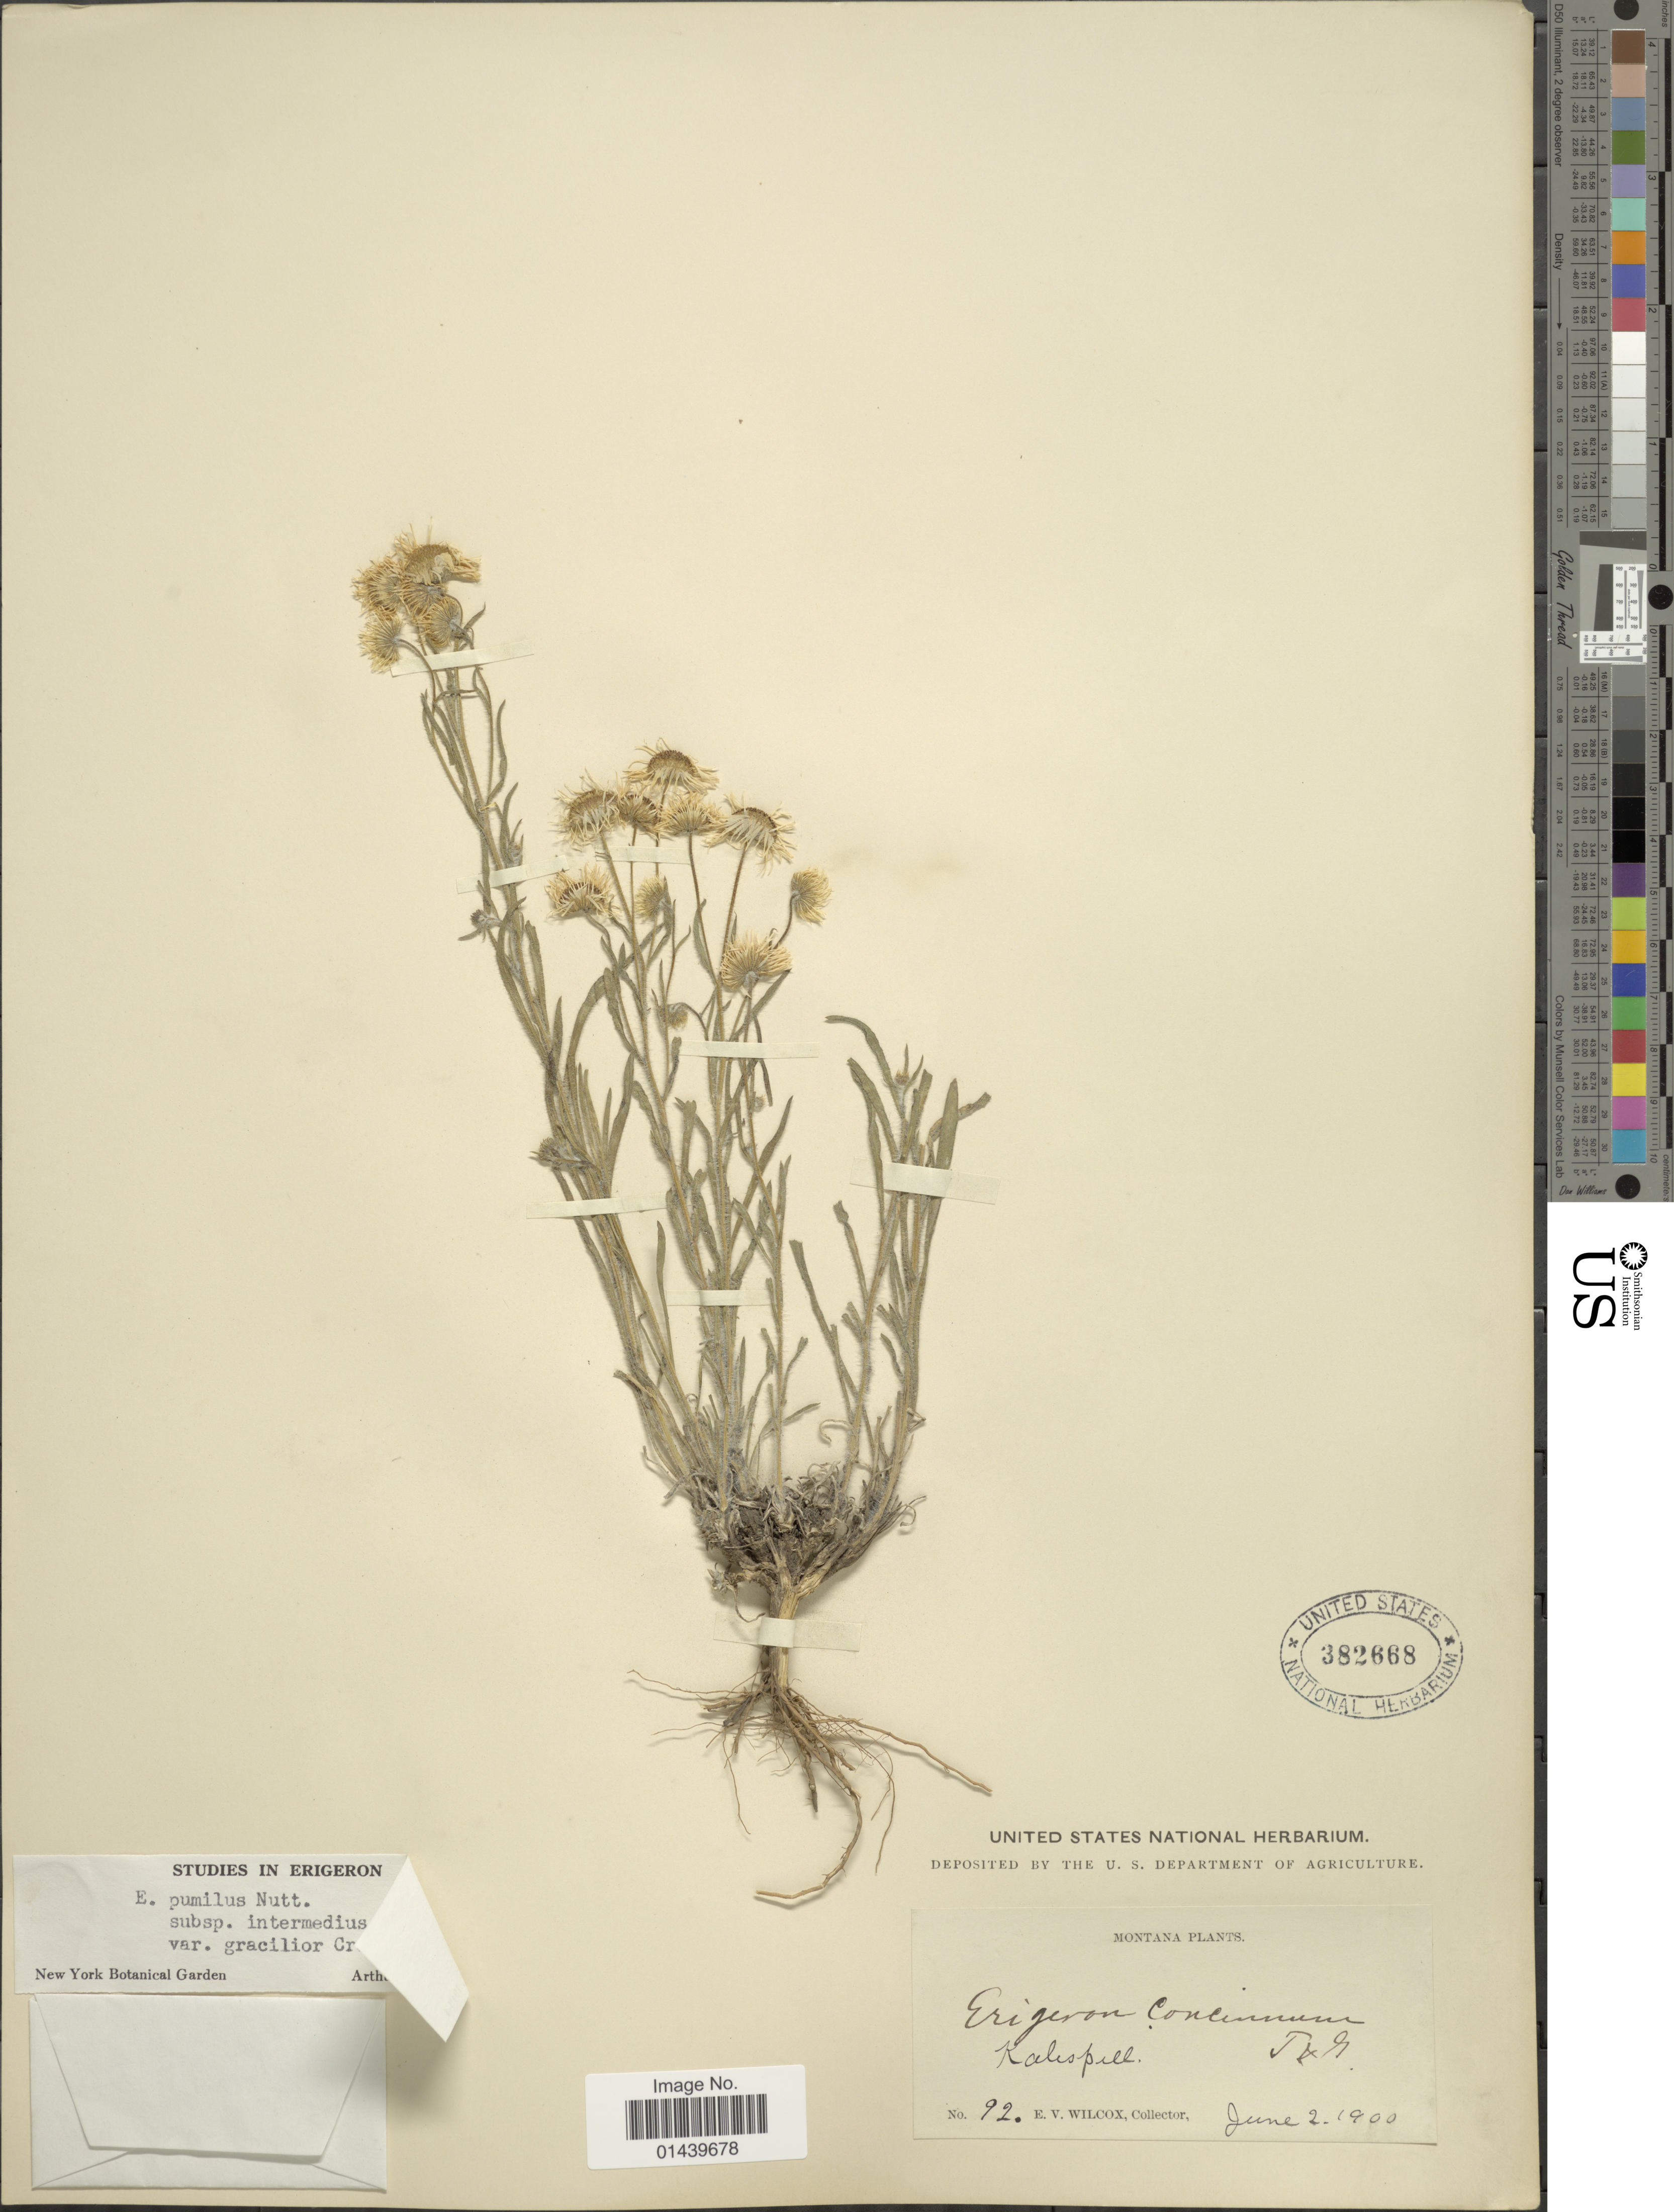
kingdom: Plantae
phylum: Tracheophyta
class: Magnoliopsida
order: Asterales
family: Asteraceae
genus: Erigeron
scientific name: Erigeron pumilus var. gracilior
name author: Cronq.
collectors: E. V. Wilcox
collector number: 92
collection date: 1900-06-02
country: United States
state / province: Montana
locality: Kalispill.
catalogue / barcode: US 382668